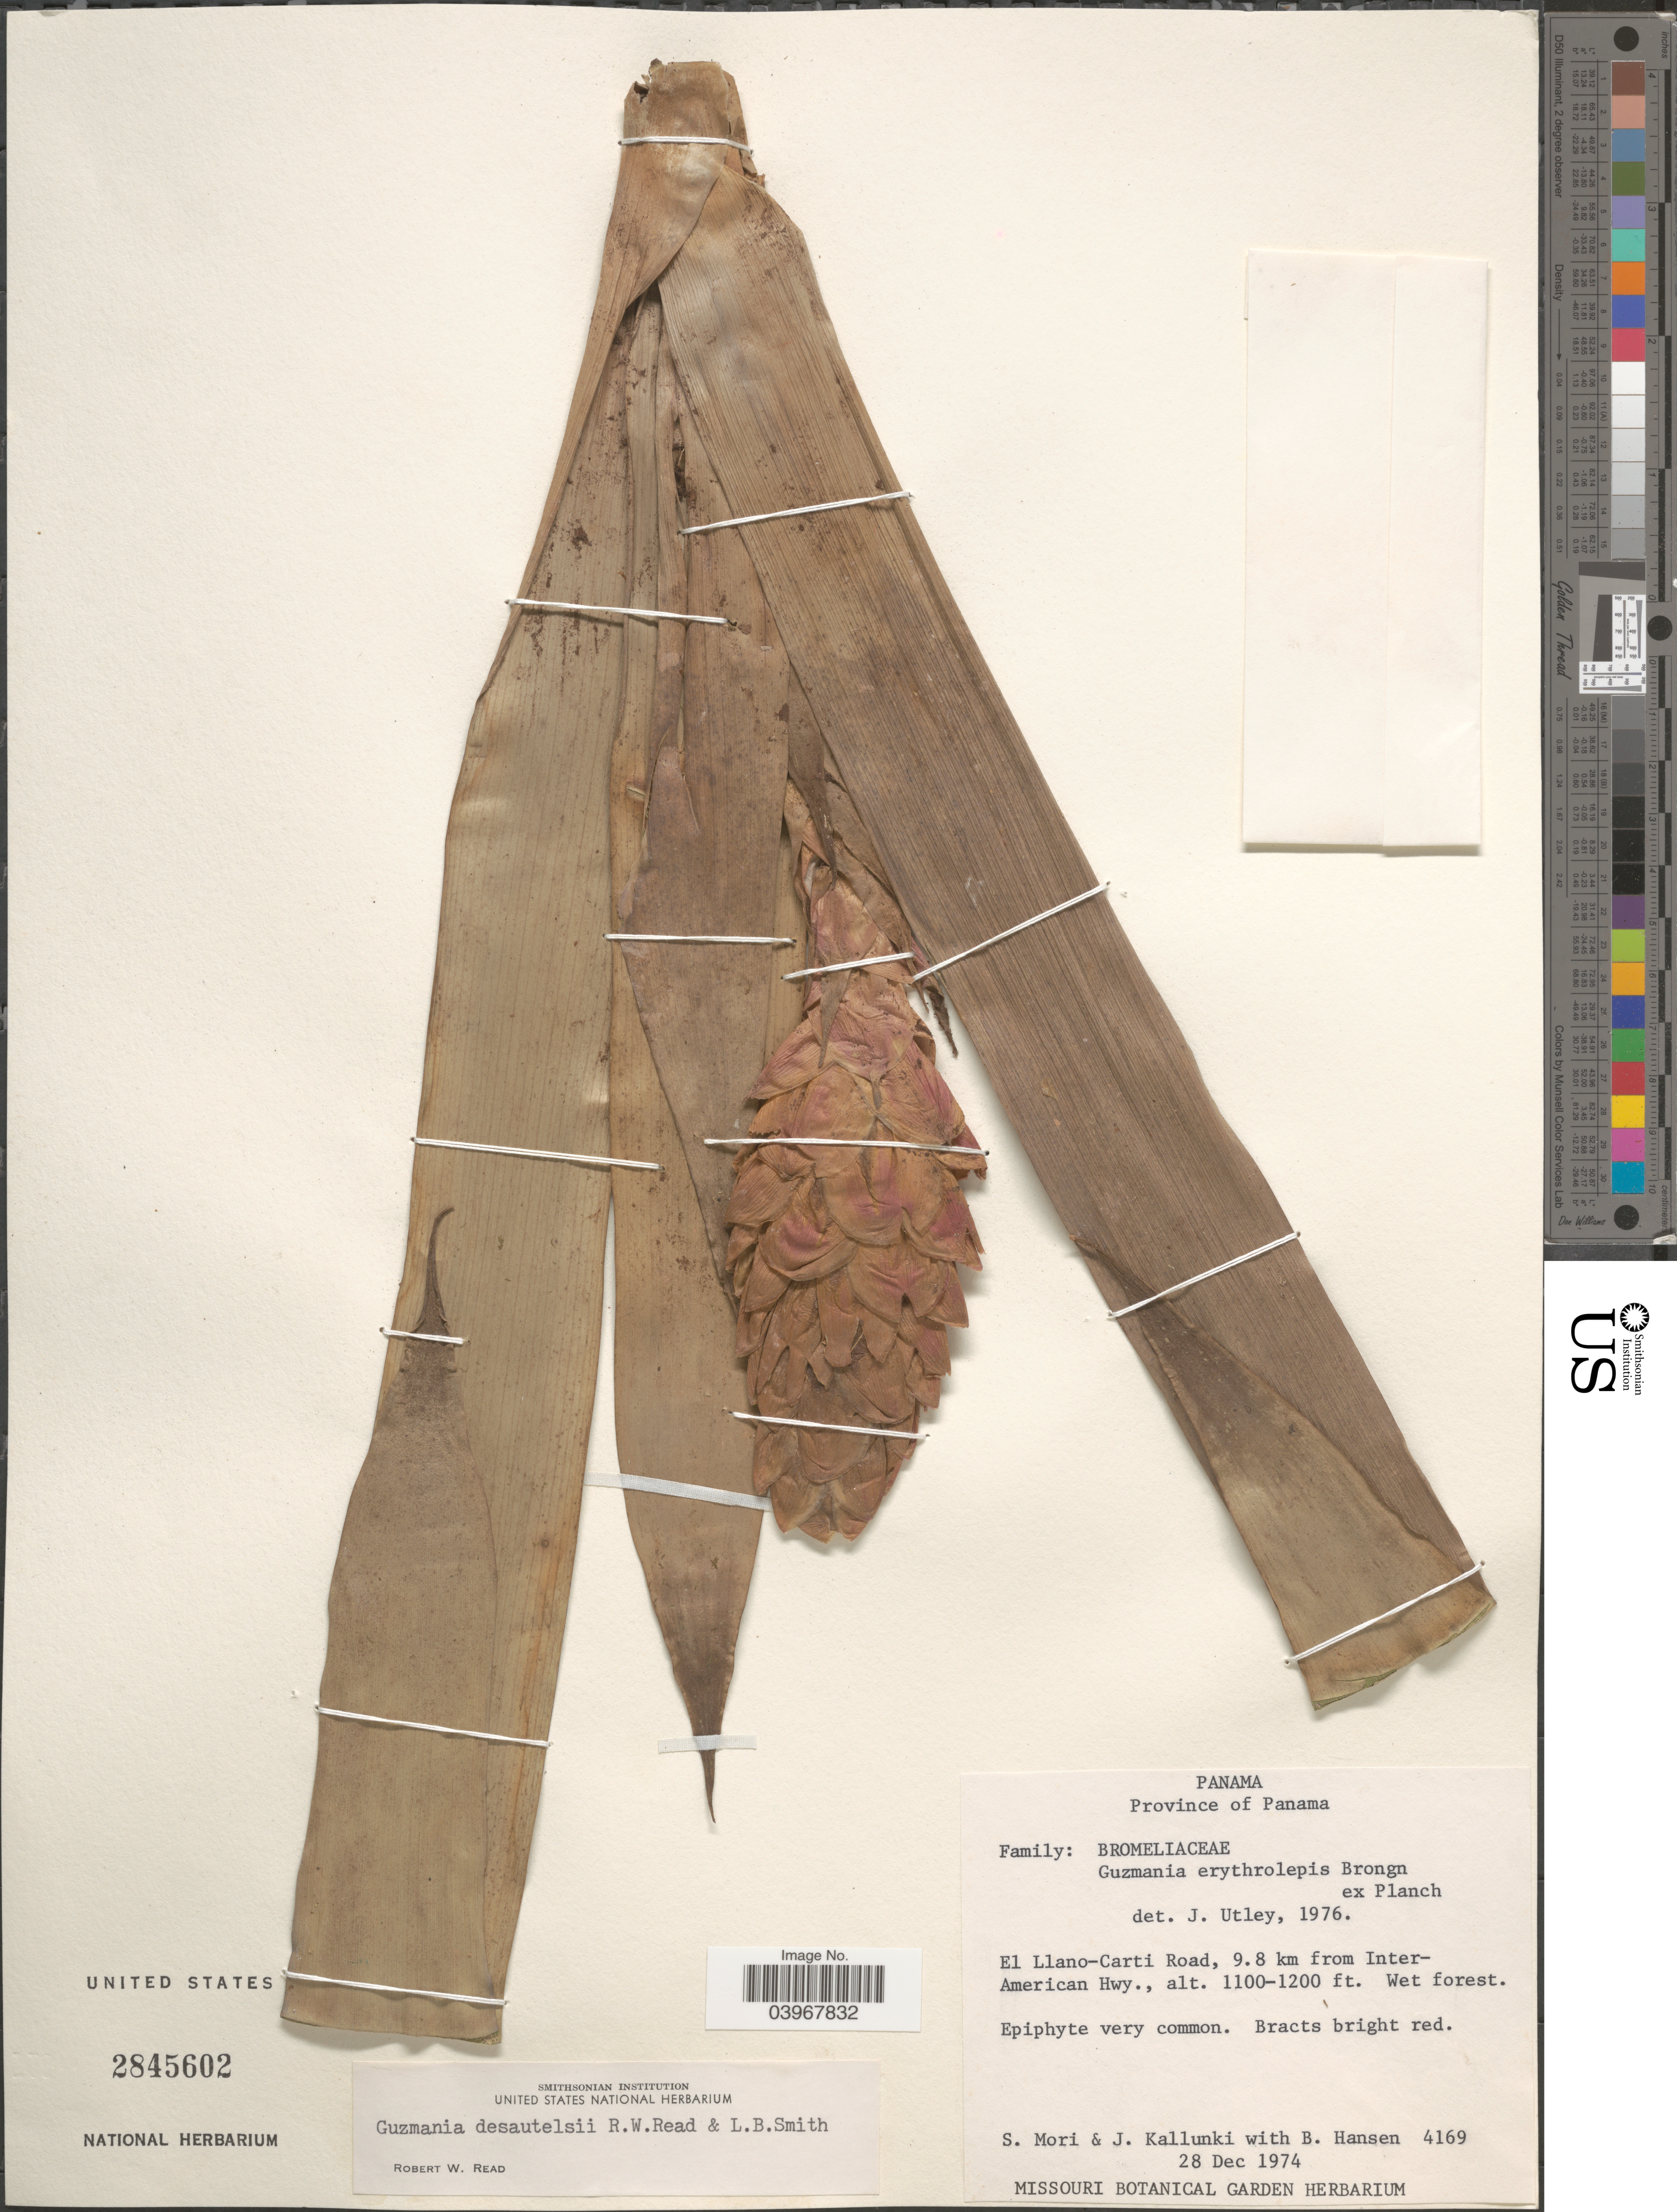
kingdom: Plantae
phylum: Tracheophyta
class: Liliopsida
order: Poales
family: Bromeliaceae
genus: Guzmania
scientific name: Guzmania desautelsii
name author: Read & L.B. Sm.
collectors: S. Mori, J. Kallunki & B. Hansen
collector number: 4169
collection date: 1974-12-28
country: Panama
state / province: Panamá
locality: El Llano-Carti Road, 9.8 km from Inter-American Hwy.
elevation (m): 335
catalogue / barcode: US 2845602